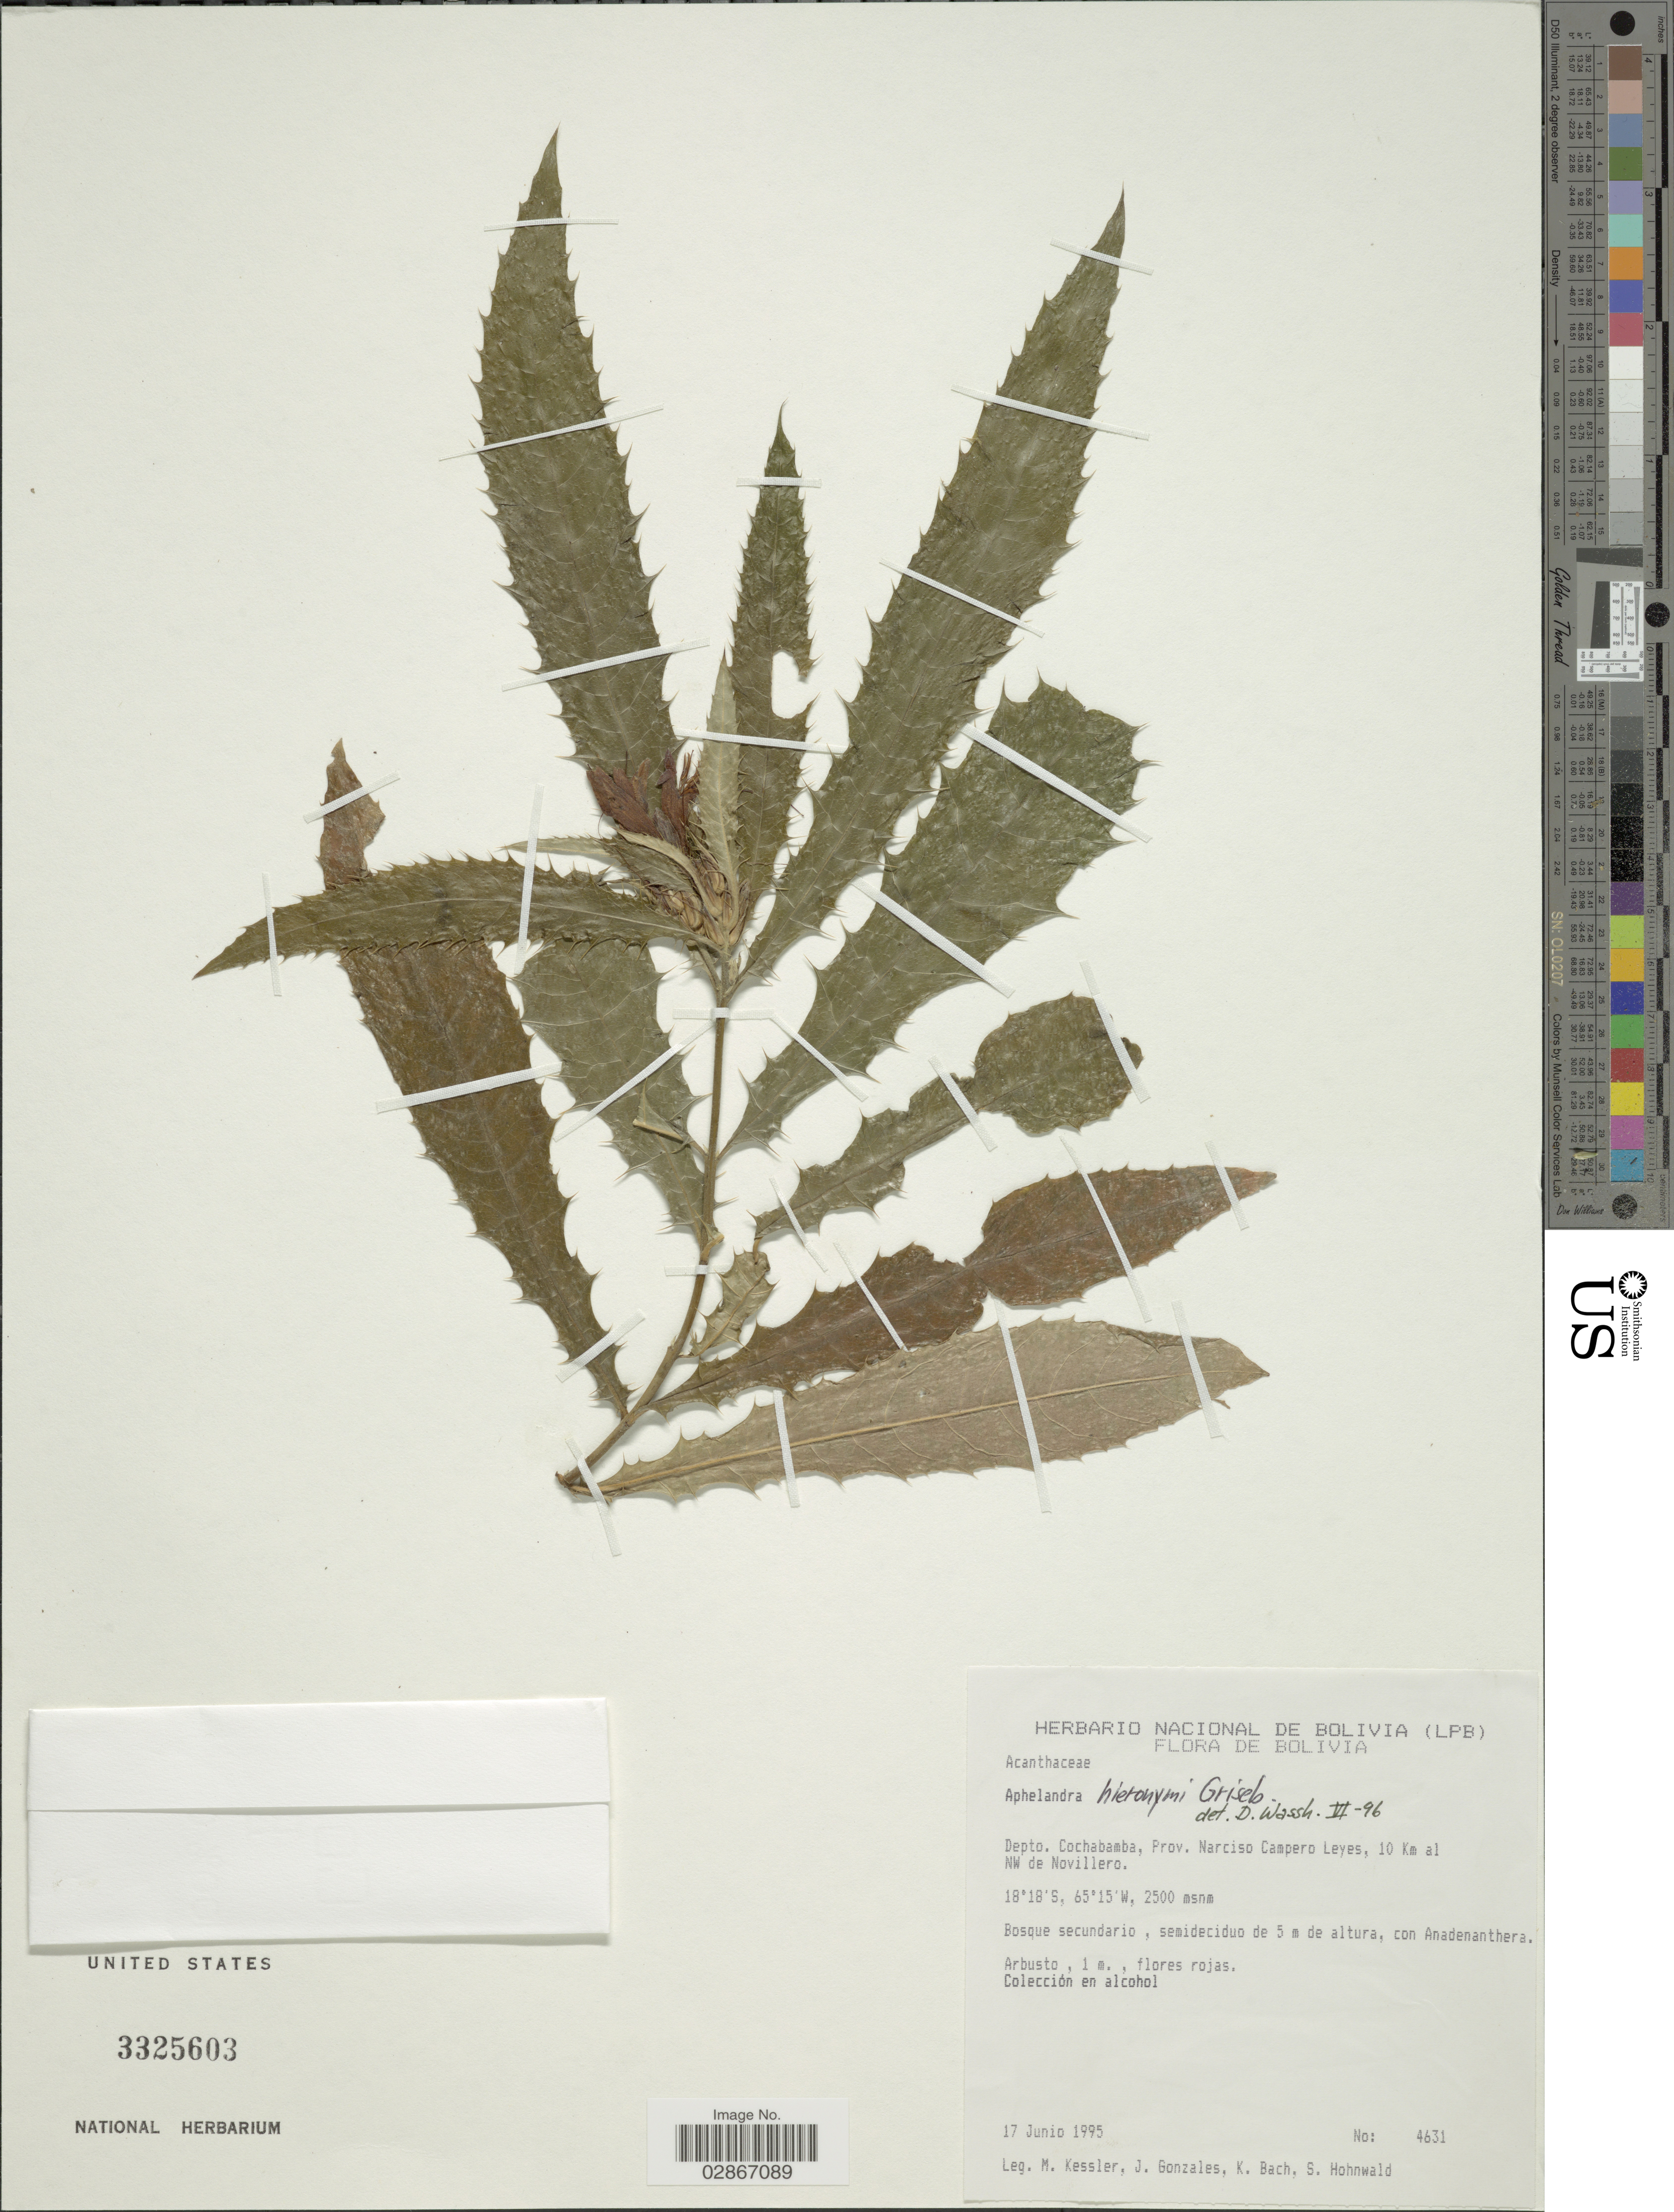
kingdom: Plantae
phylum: Tracheophyta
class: Magnoliopsida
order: Lamiales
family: Acanthaceae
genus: Aphelandra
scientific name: Aphelandra hieronymi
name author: Griseb.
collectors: M. Kessler, J. Gonzales, K. Bach & S. Hohnwald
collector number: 4631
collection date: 1995-06-17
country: Bolivia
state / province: Cochabamba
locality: Depto. Cochabamba, Prov. Narciso Campero Leyes, 10 Km al NW de Novillero.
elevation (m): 2500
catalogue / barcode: US 3325603